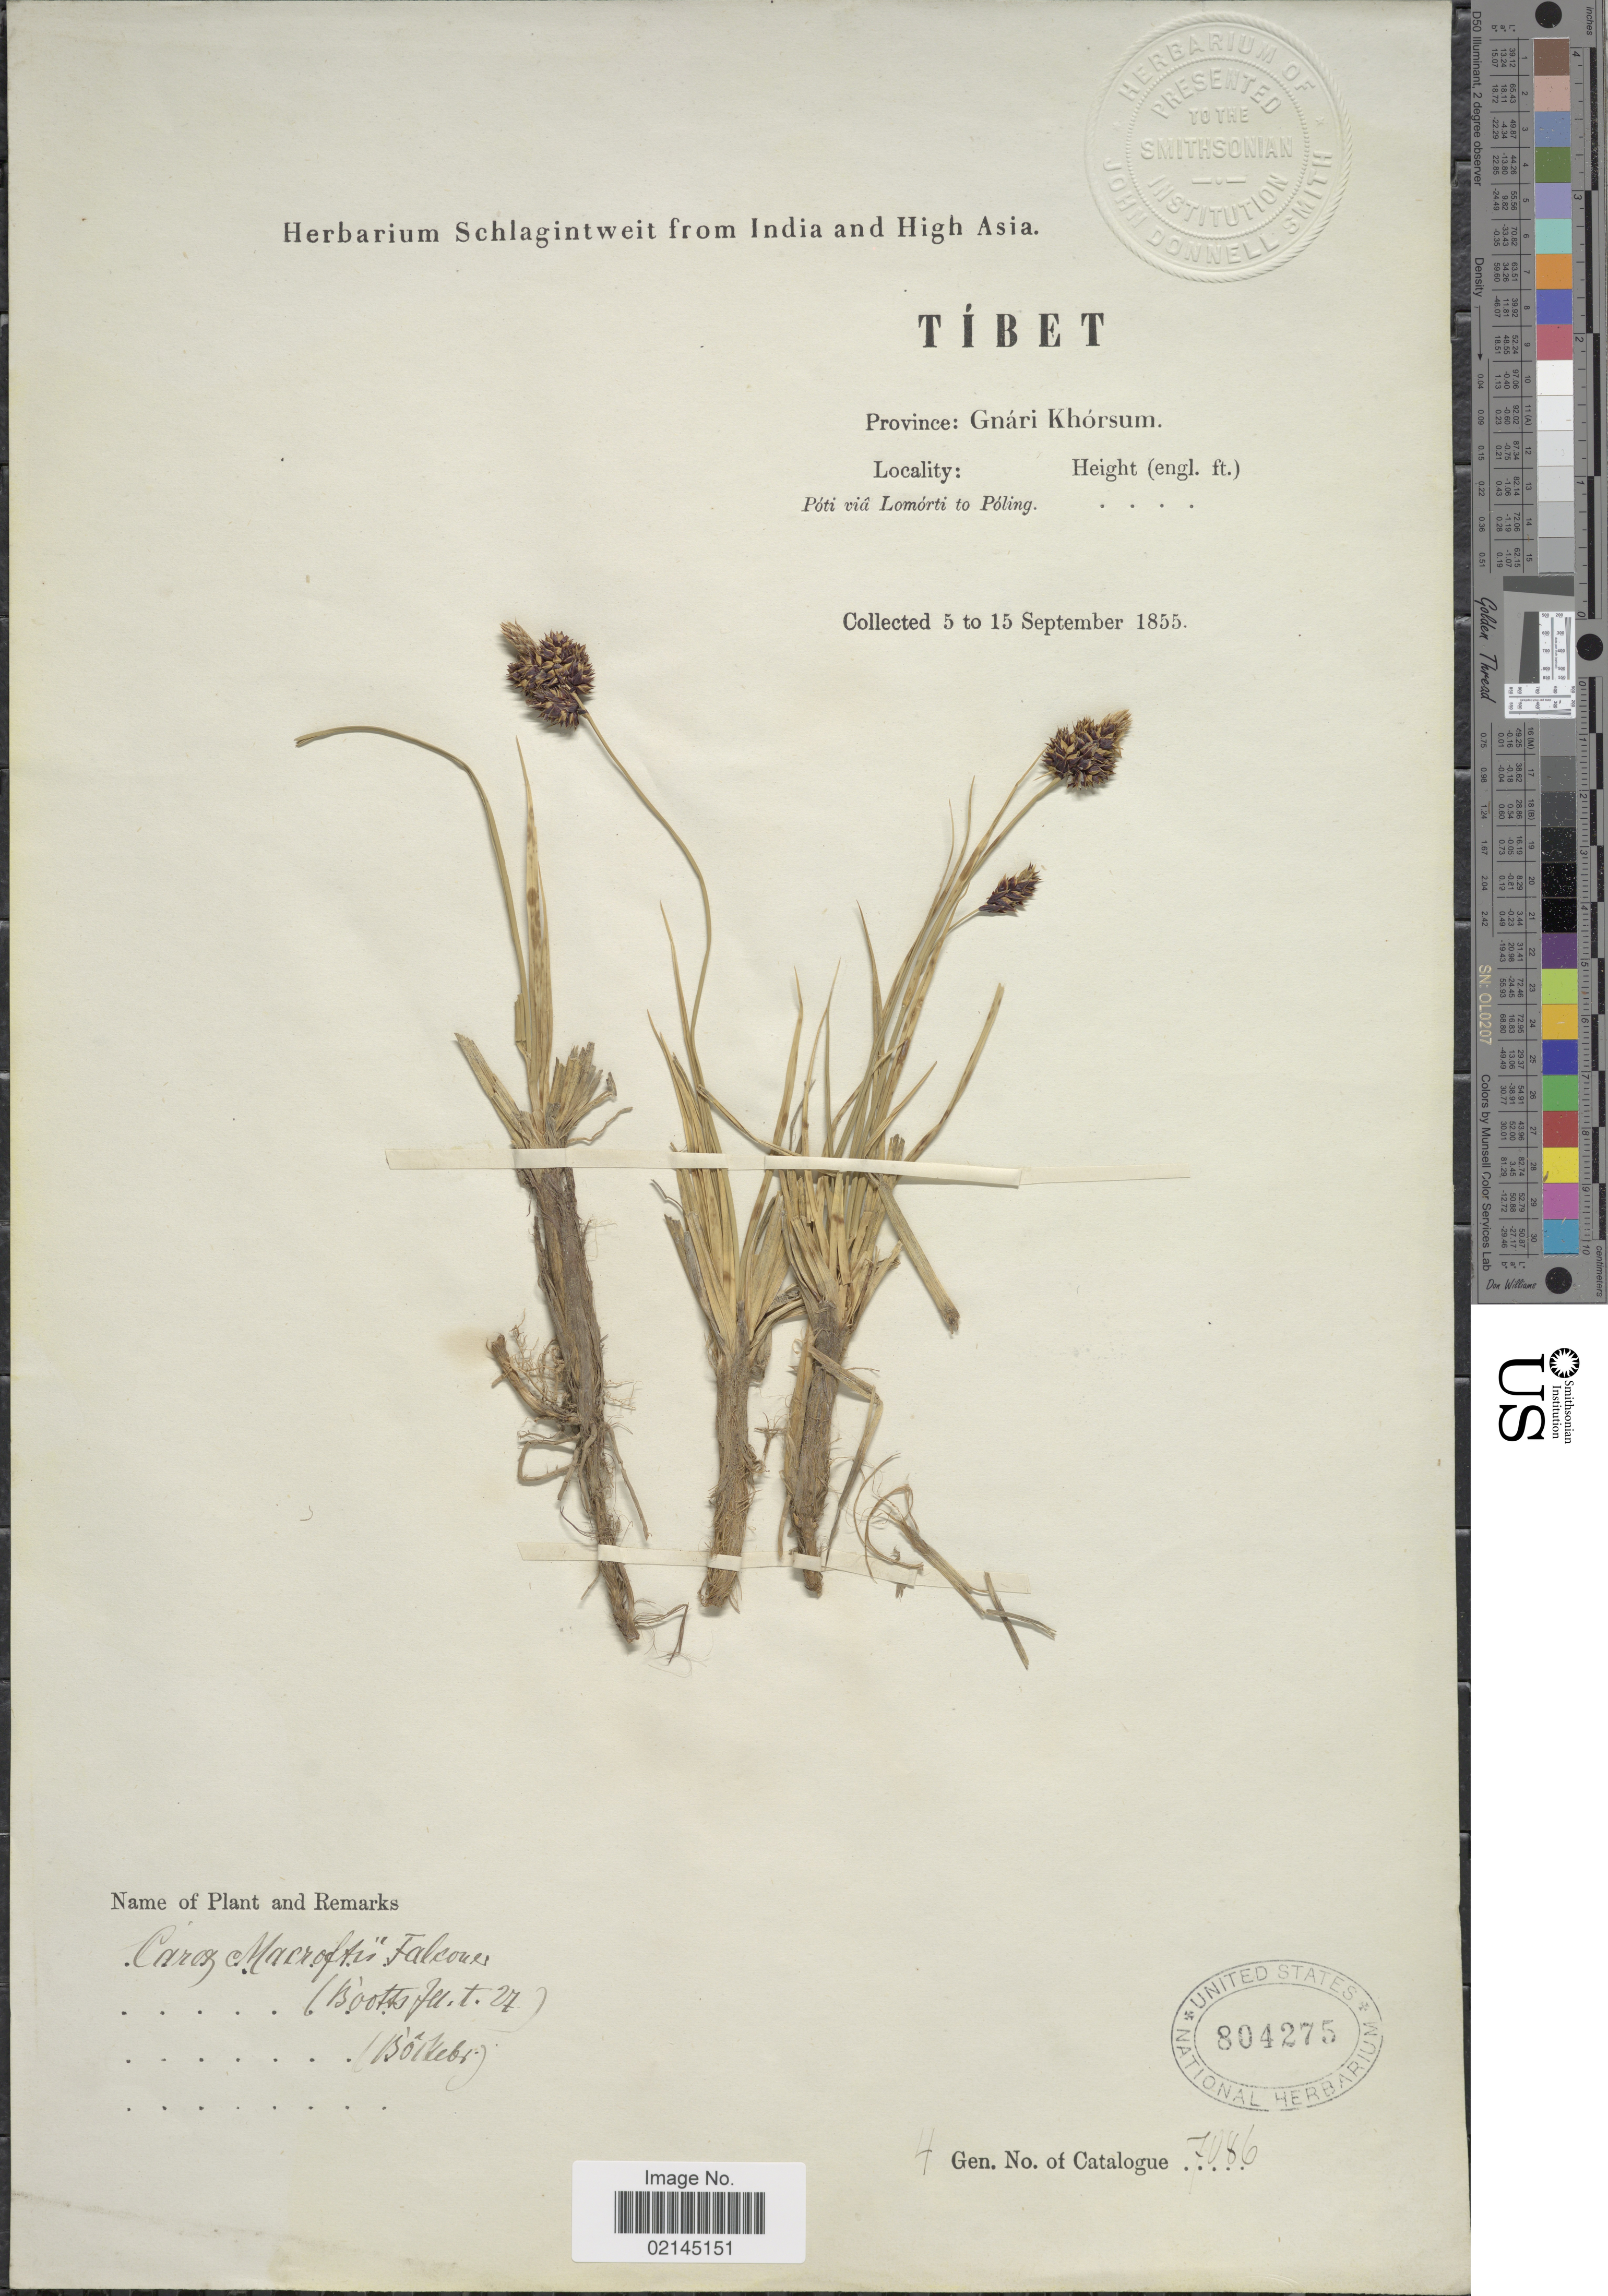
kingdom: Plantae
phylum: Tracheophyta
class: Liliopsida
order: Poales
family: Cyperaceae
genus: Carex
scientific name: Carex melanantha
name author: C.A. Mey.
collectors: ex herb. Schlagintweit from India and High Asia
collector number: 7086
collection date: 1855-09-05/1855-09-15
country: China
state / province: Xizang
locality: Tibet, Gnari Khorsum, Poti via Lomarti Poling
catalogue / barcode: US 804275